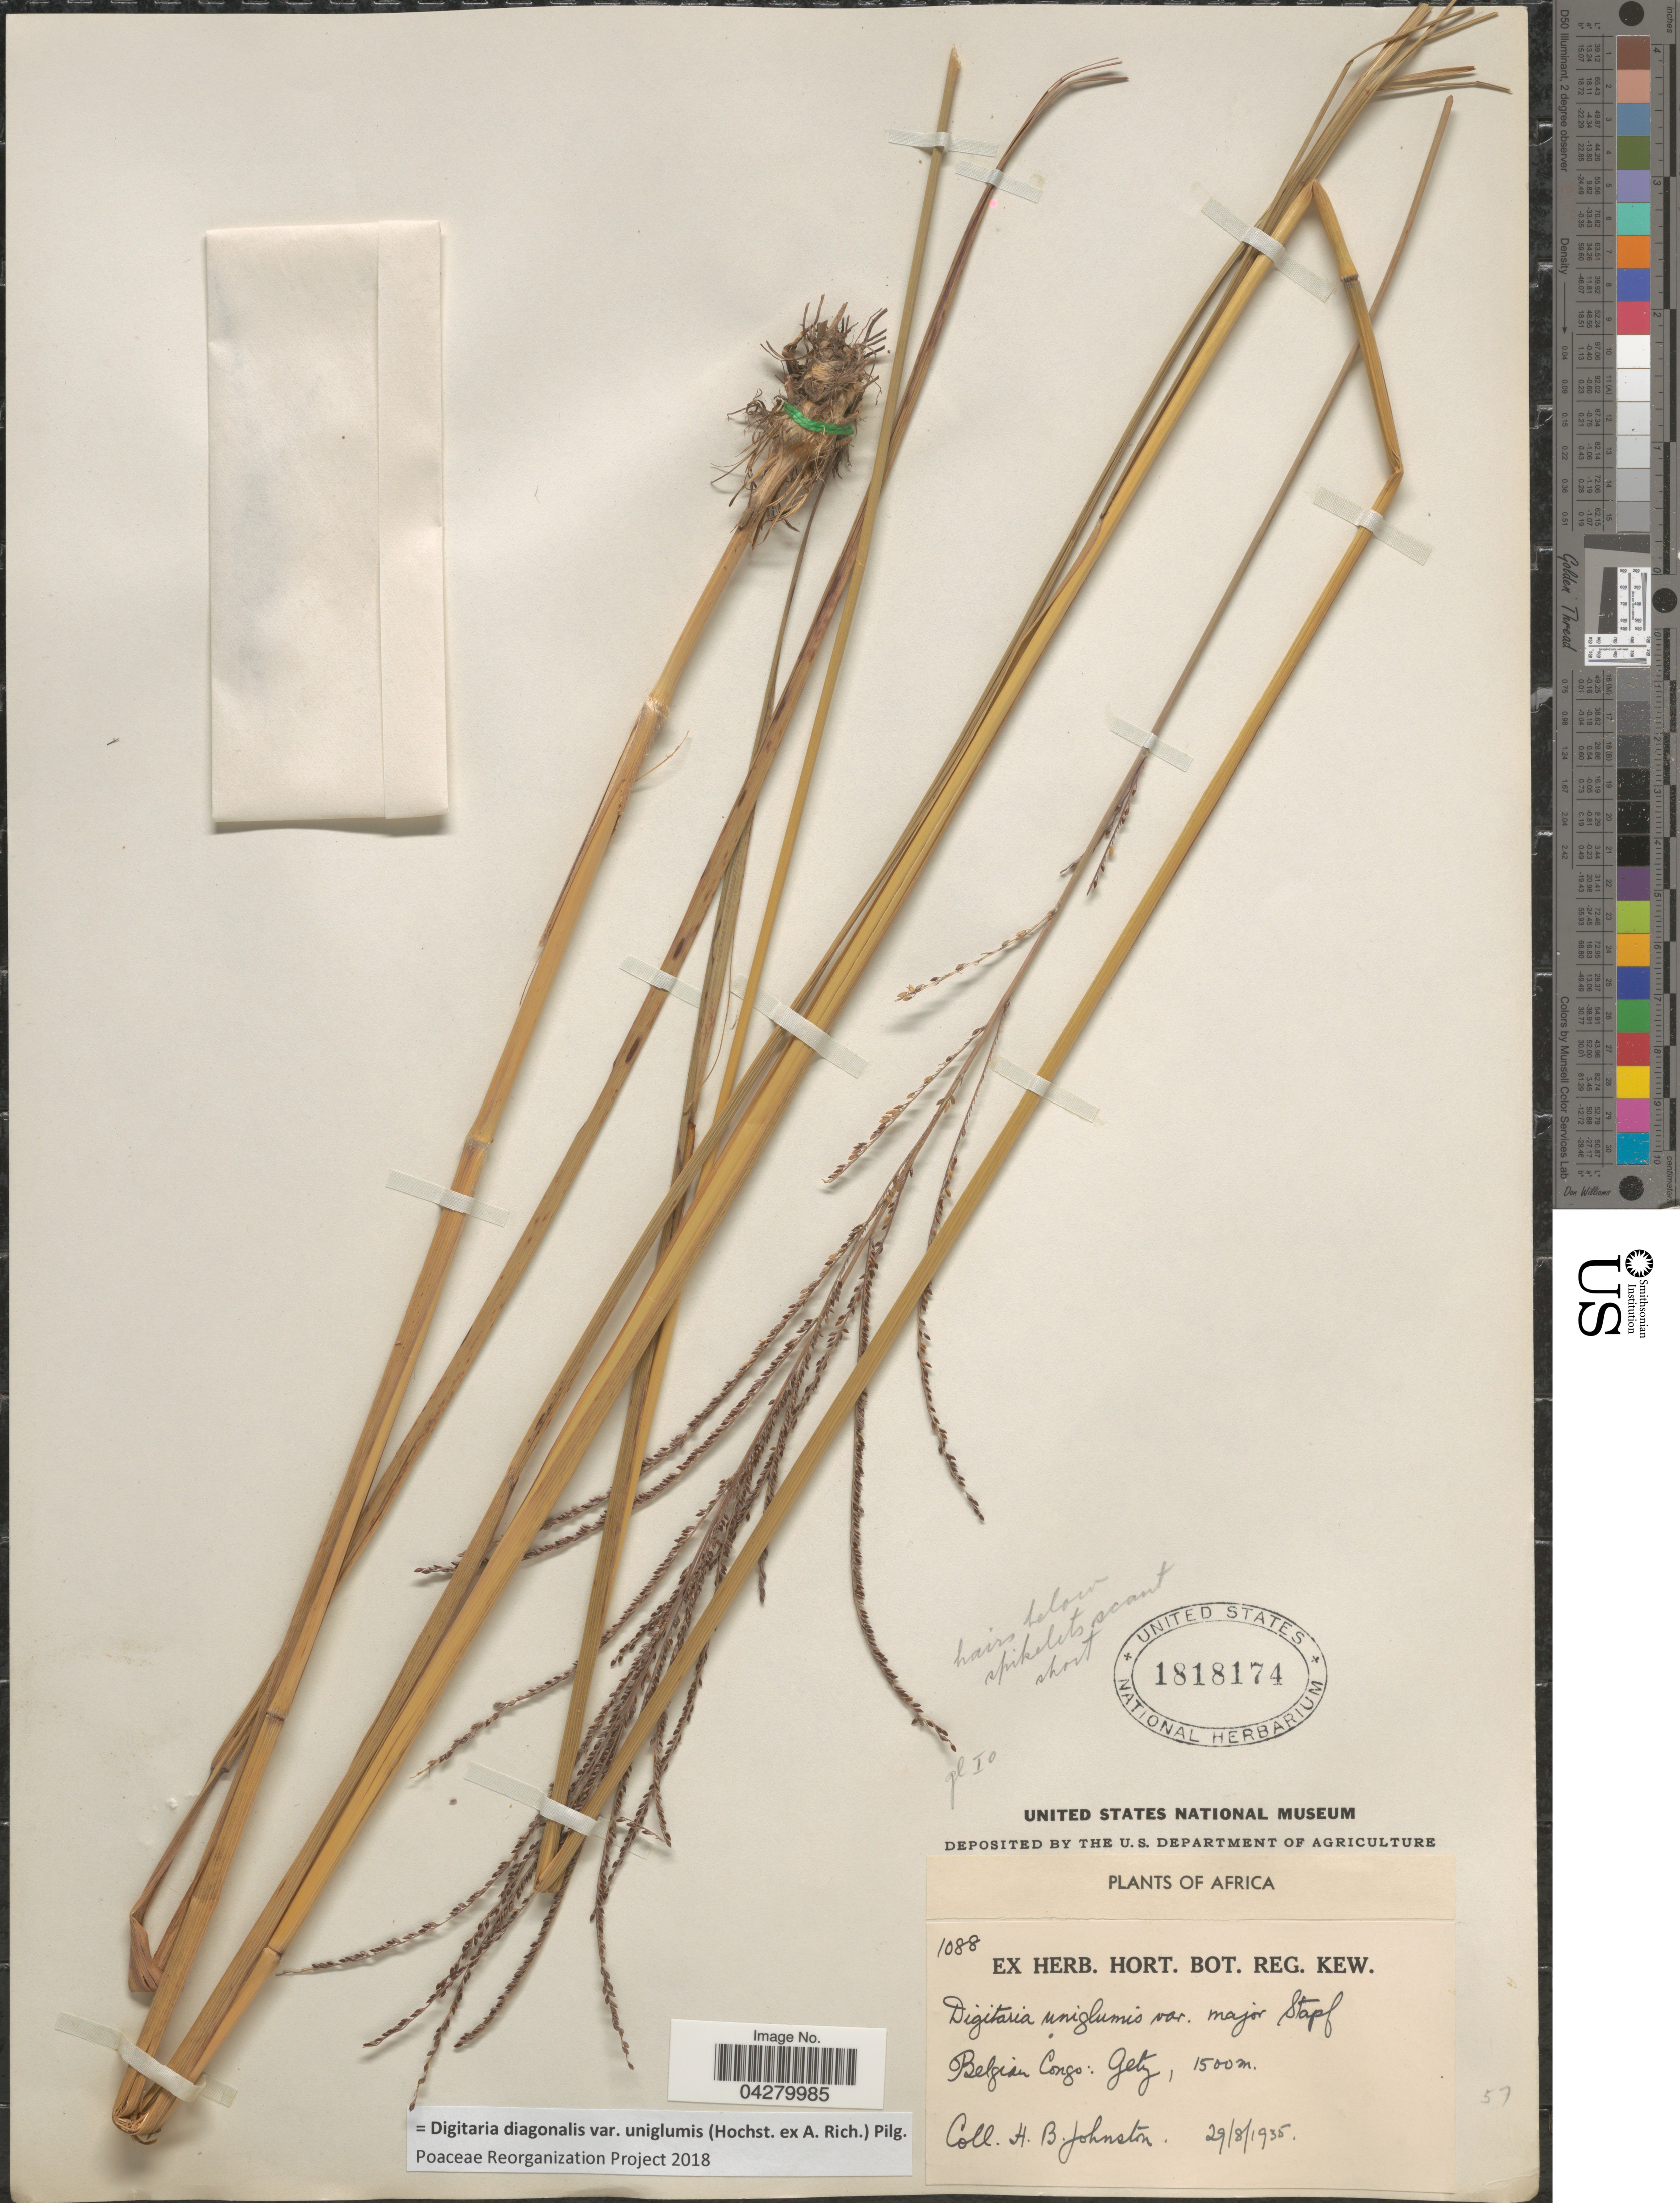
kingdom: Plantae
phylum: Tracheophyta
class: Liliopsida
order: Poales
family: Poaceae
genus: Digitaria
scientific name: Digitaria diagonalis var. uniglumis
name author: (Hochst. ex A. Rich.) Pilg.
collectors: H. B. Johnston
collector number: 1088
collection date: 1935-08-29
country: Congo, Democratic Republic of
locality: Belgian Congo: Gety.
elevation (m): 1500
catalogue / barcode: US 1818174